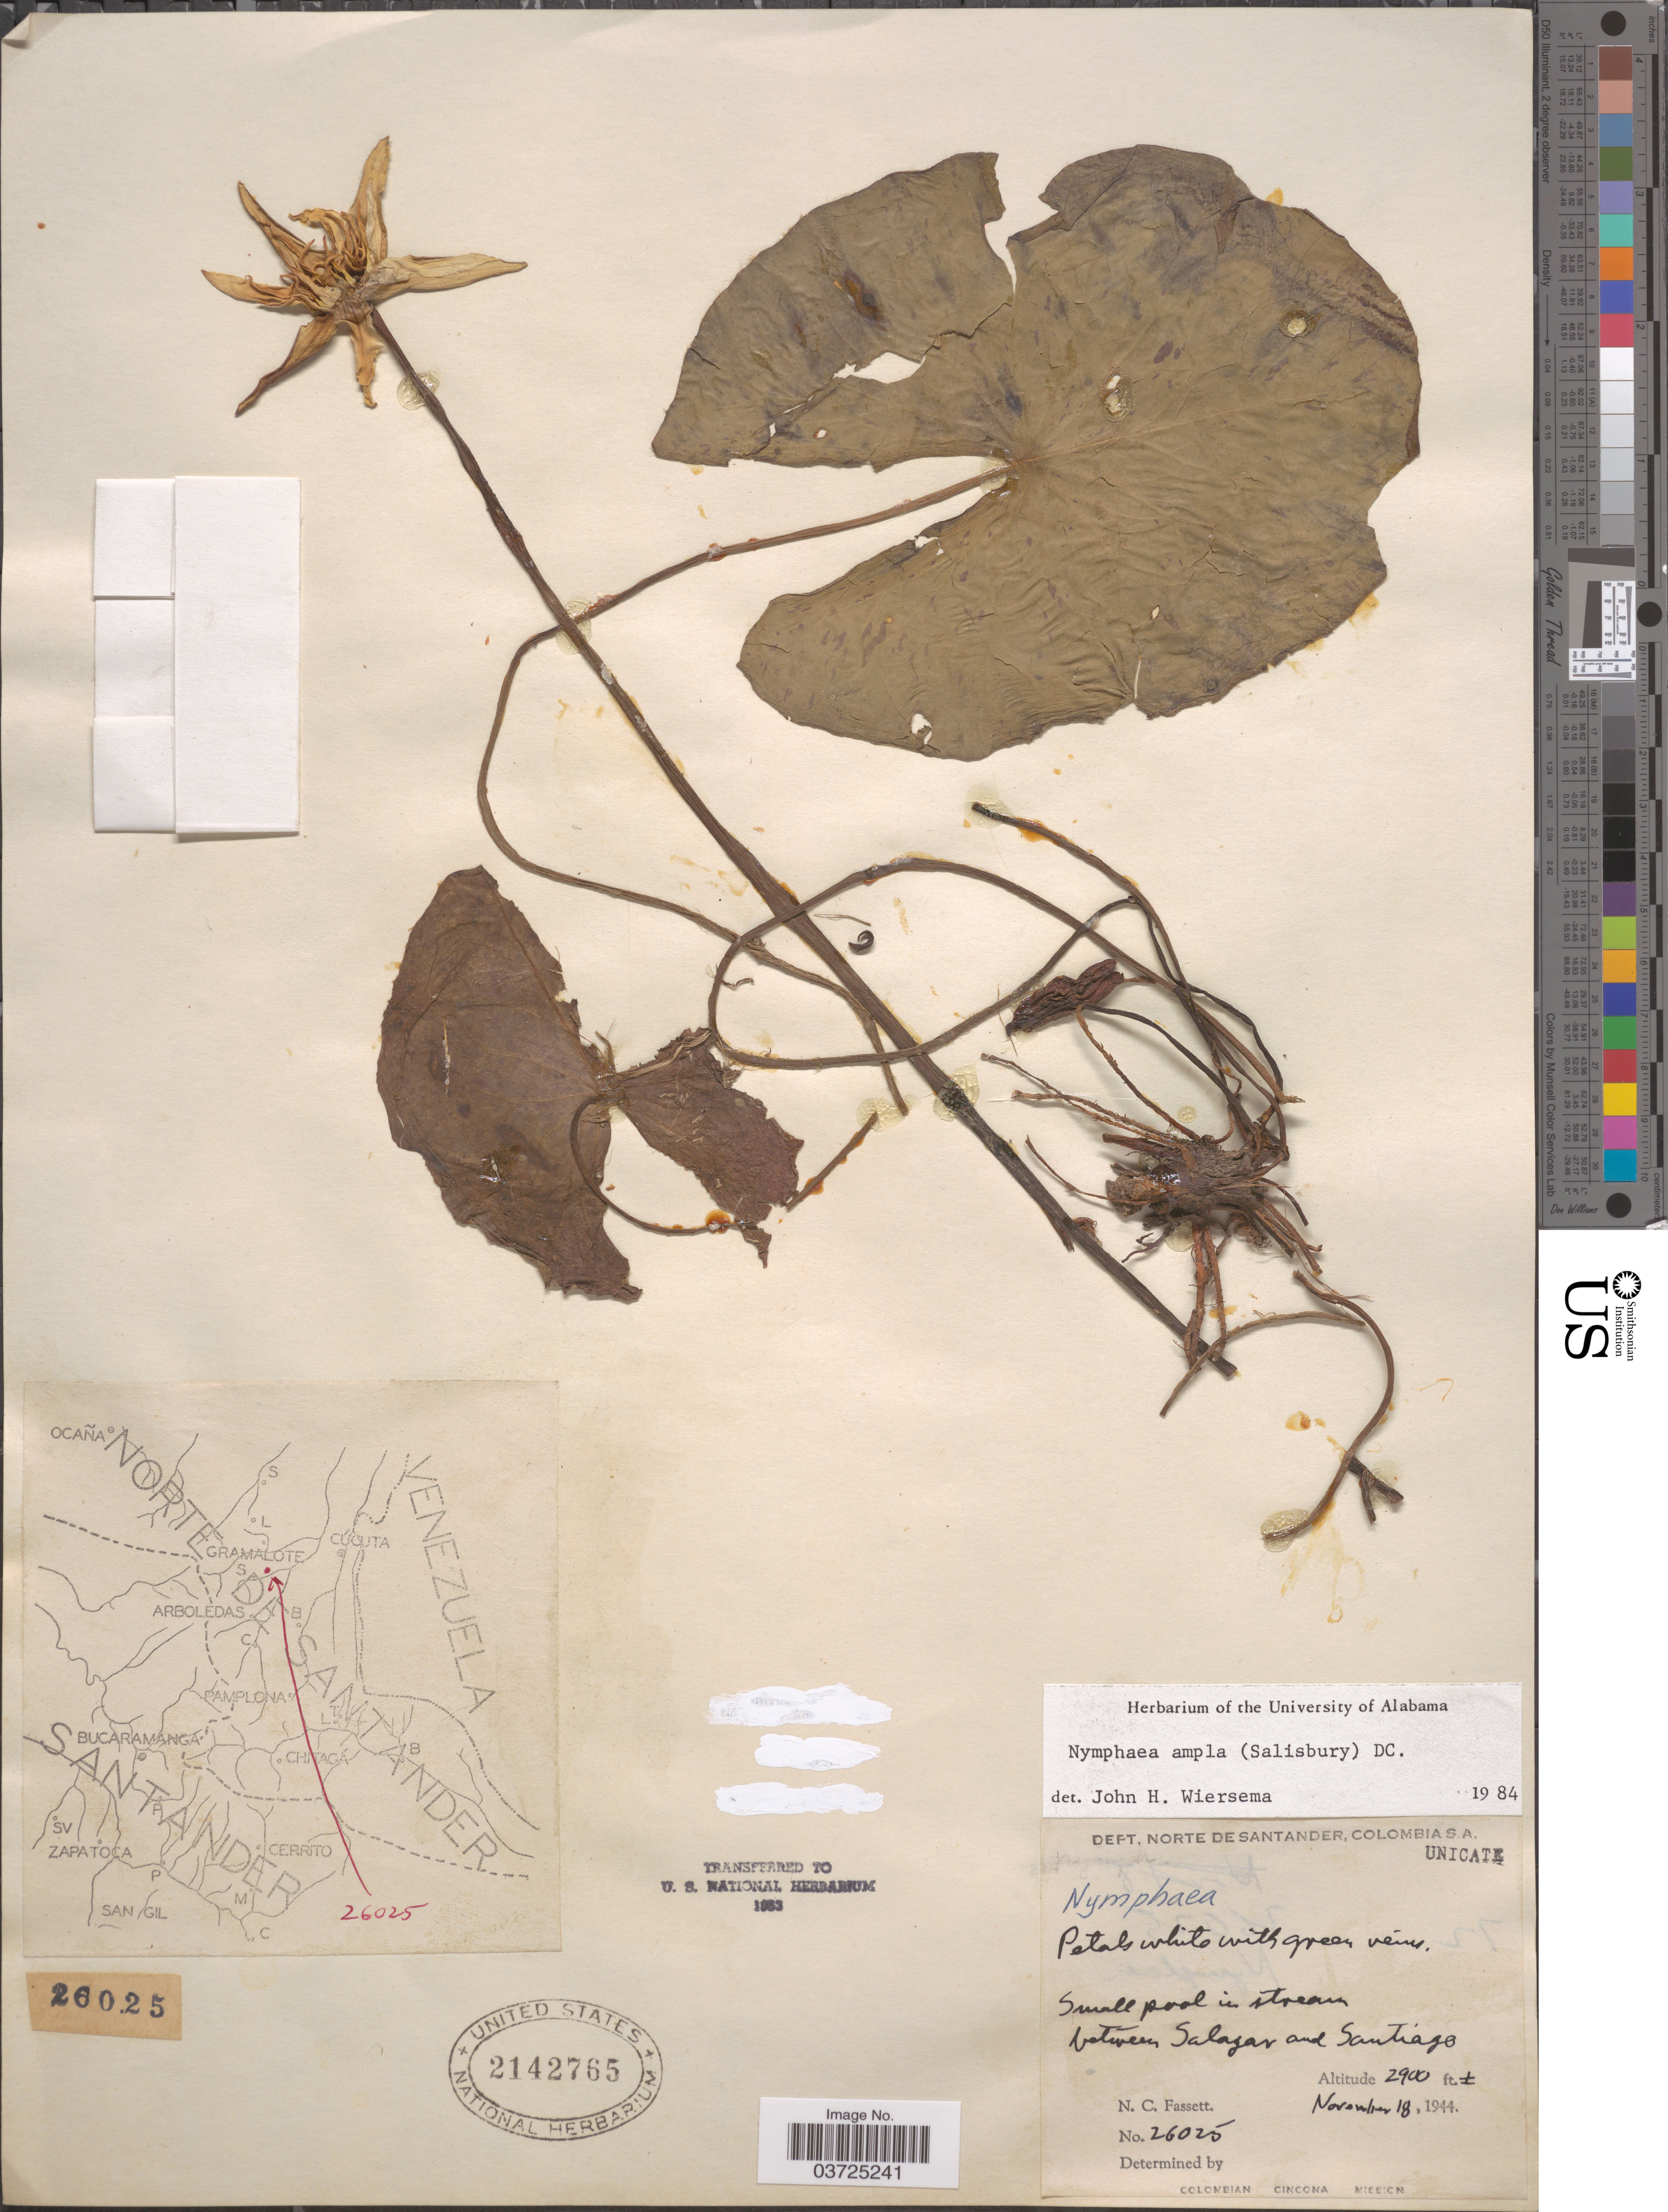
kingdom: Plantae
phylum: Tracheophyta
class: Magnoliopsida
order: Nymphaeales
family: Nymphaeaceae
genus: Nymphaea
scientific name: Nymphaea ampla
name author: (Salisb.) DC.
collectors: N. C. Fassett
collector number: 26025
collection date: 1944-11-18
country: Colombia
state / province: Norte de Santander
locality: Dept. Norte de Santander. Small pool in stream between Salazar and Santiago.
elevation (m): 884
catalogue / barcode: US 2142765